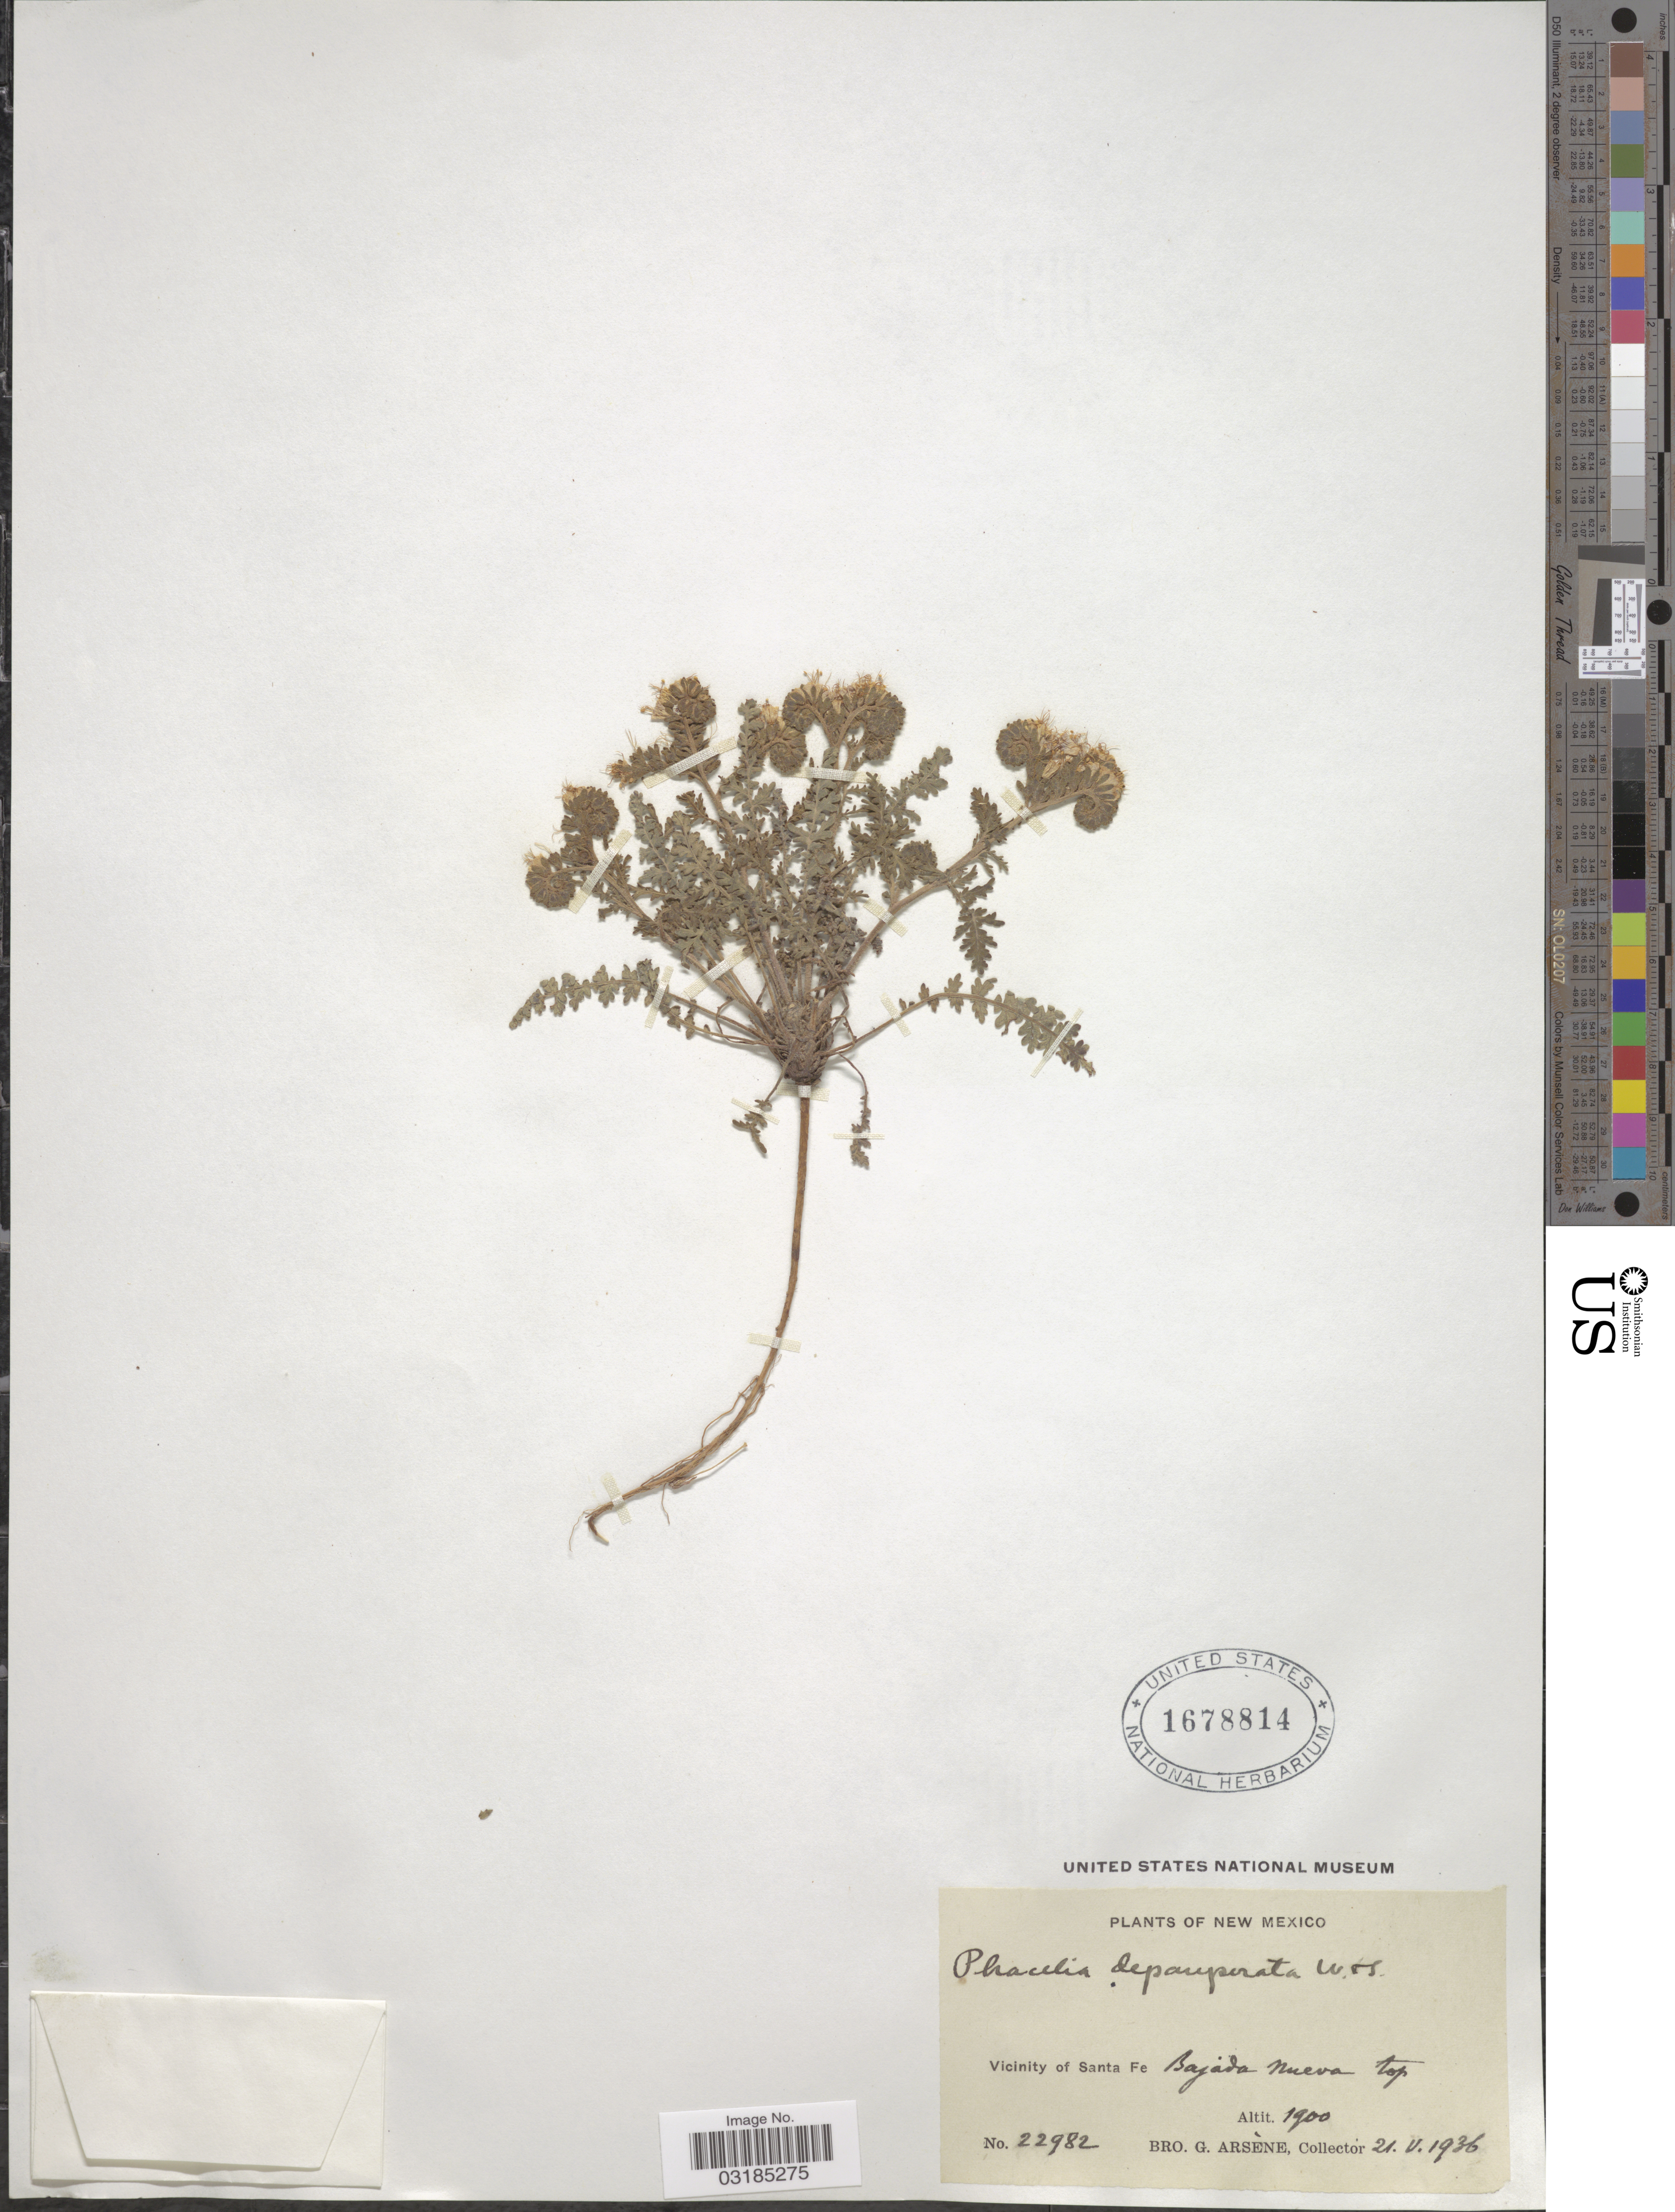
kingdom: Plantae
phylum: Tracheophyta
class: Magnoliopsida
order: Boraginales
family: Hydrophyllaceae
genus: Phacelia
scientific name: Phacelia depauperata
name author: Wooton & Standl.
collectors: Bro. G. Arsène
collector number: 22982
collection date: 1936-05-21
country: United States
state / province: New Mexico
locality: Vicinity of Santa Fe. Bajada Nueva Top.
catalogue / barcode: US 1678814